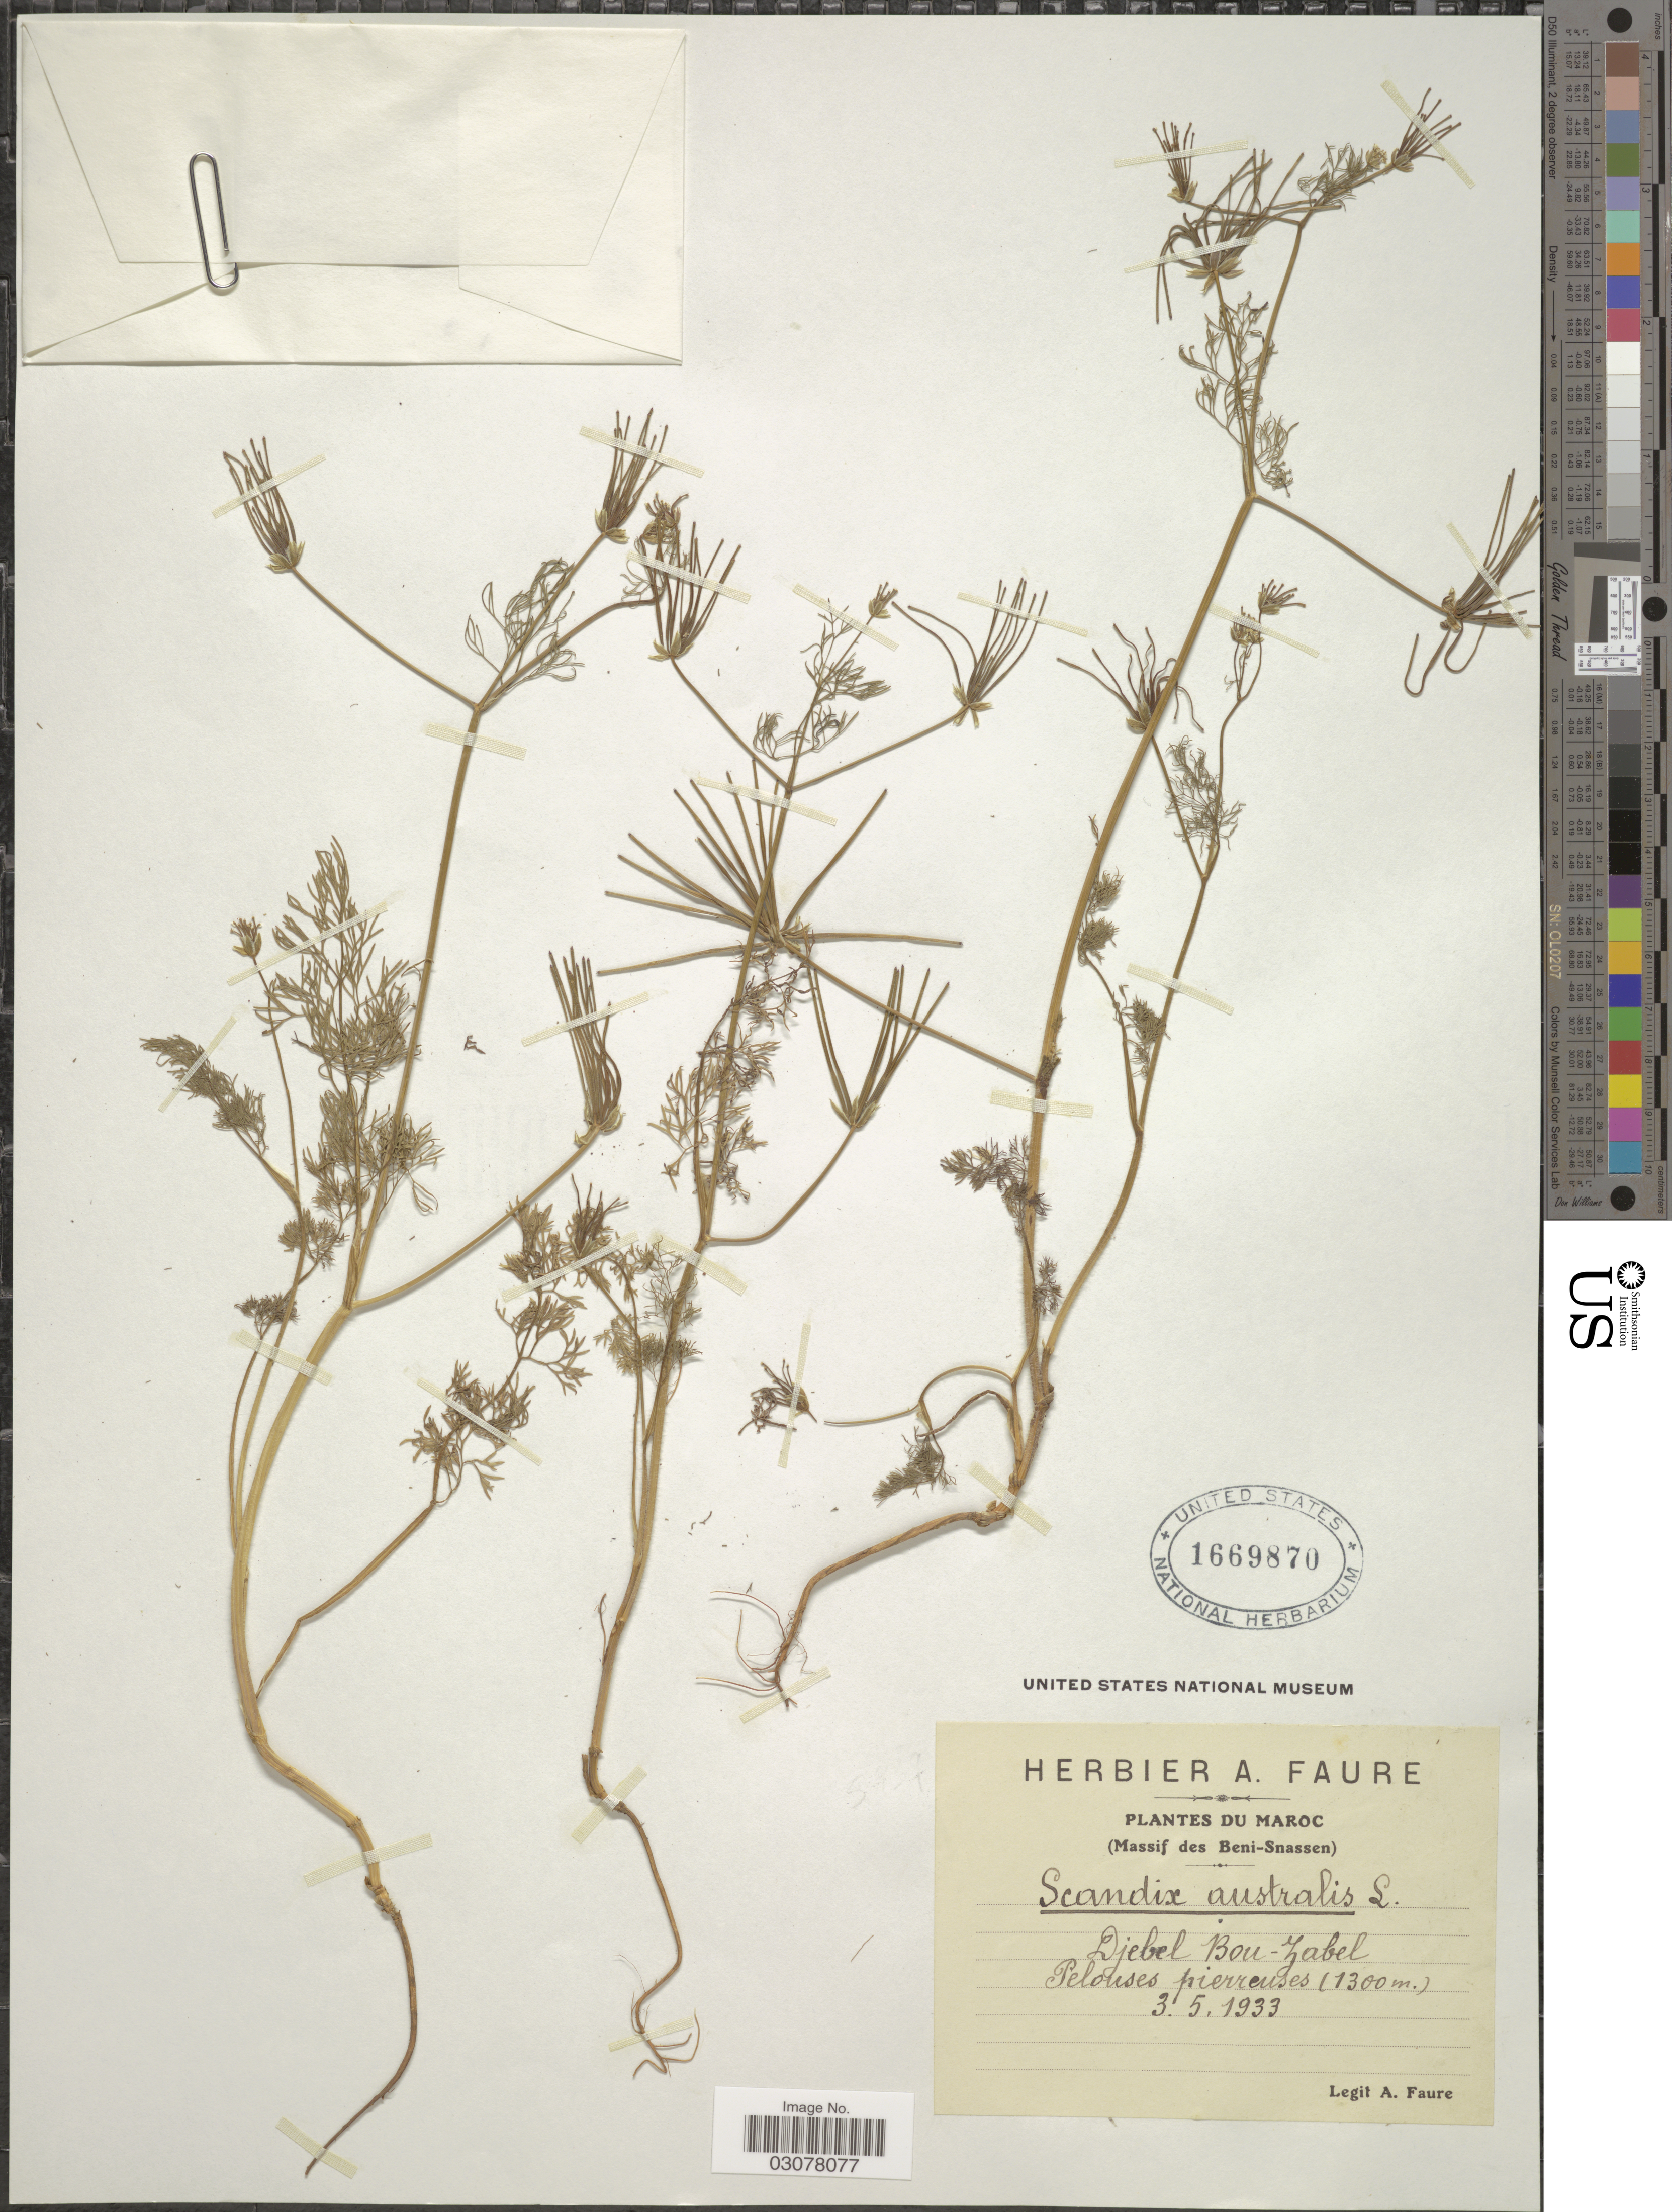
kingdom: Plantae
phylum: Tracheophyta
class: Magnoliopsida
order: Apiales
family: Apiaceae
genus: Scandix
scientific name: Scandix australis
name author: L.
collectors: A. Faure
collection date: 1933-05-03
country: Morocco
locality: Massif des Beni-Snassen. Djebel Bou-Zabel.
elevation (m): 1300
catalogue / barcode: US 1669870